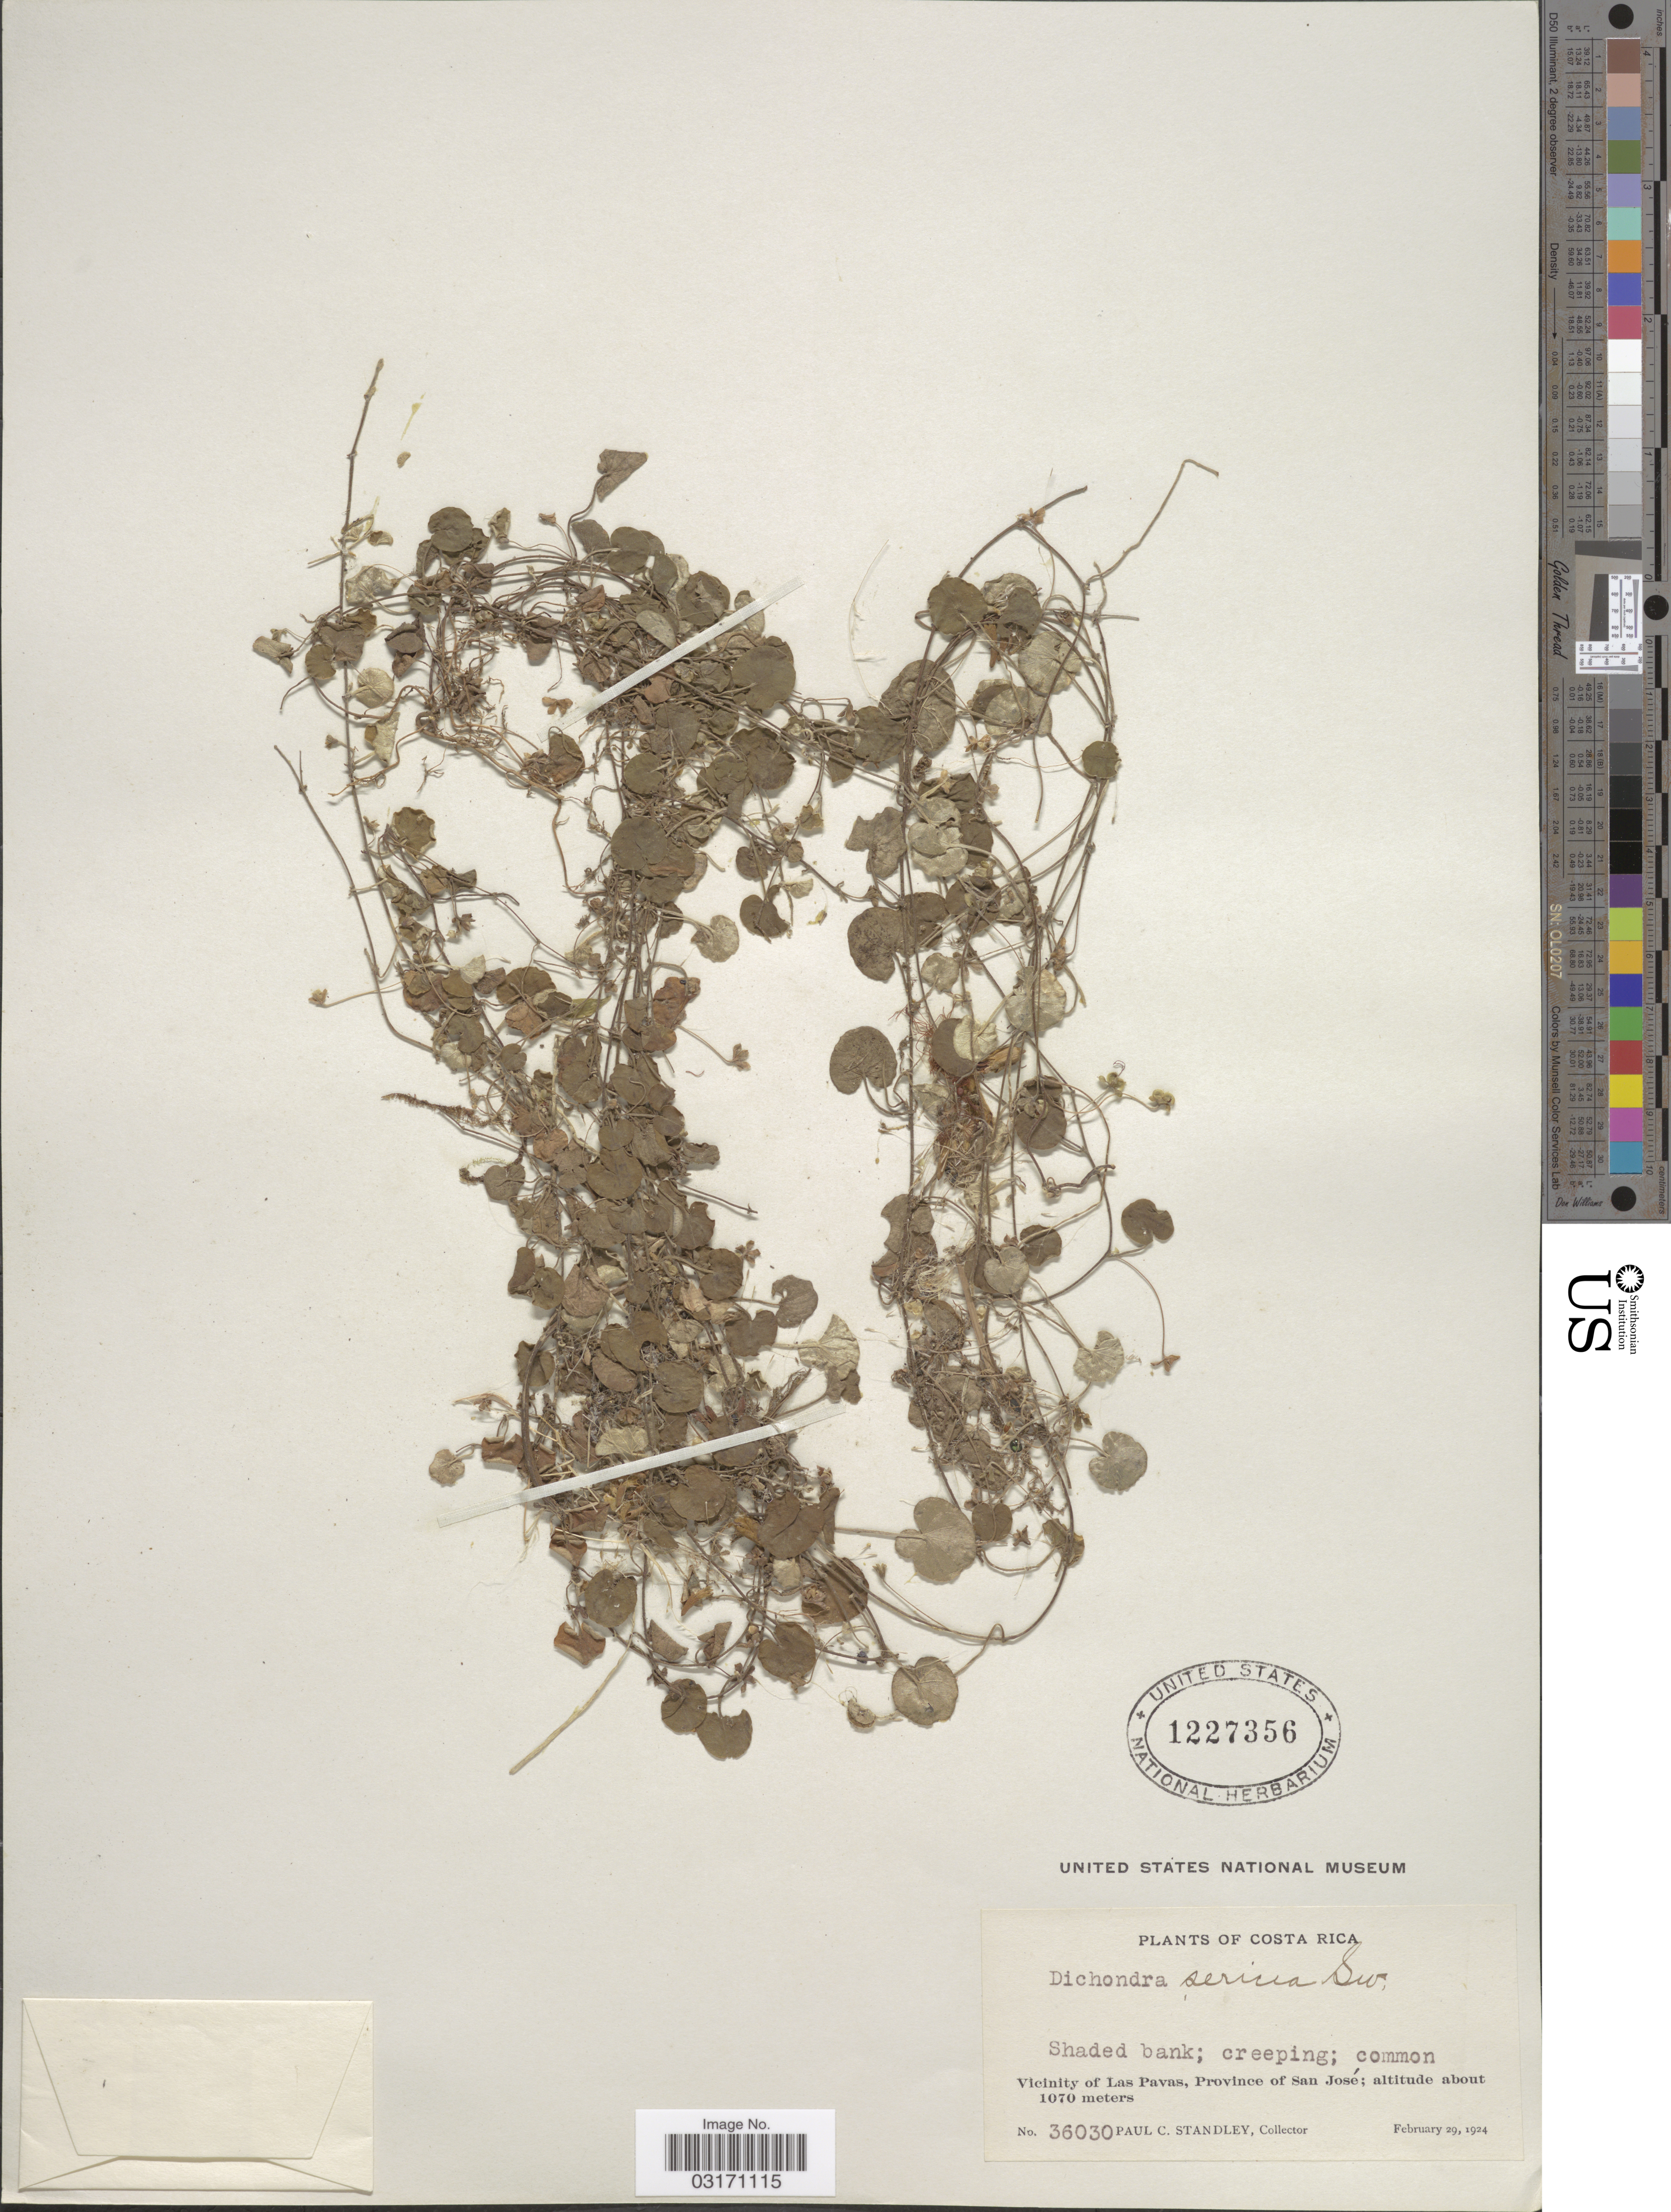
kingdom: Plantae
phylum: Tracheophyta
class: Magnoliopsida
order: Solanales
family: Convolvulaceae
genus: Dichondra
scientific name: Dichondra sericea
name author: Sw.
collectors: P. C. Standley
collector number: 36030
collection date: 1924-02-29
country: Costa Rica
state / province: San José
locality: Vicinity of Las Pavas.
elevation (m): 1070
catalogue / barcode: US 1227356